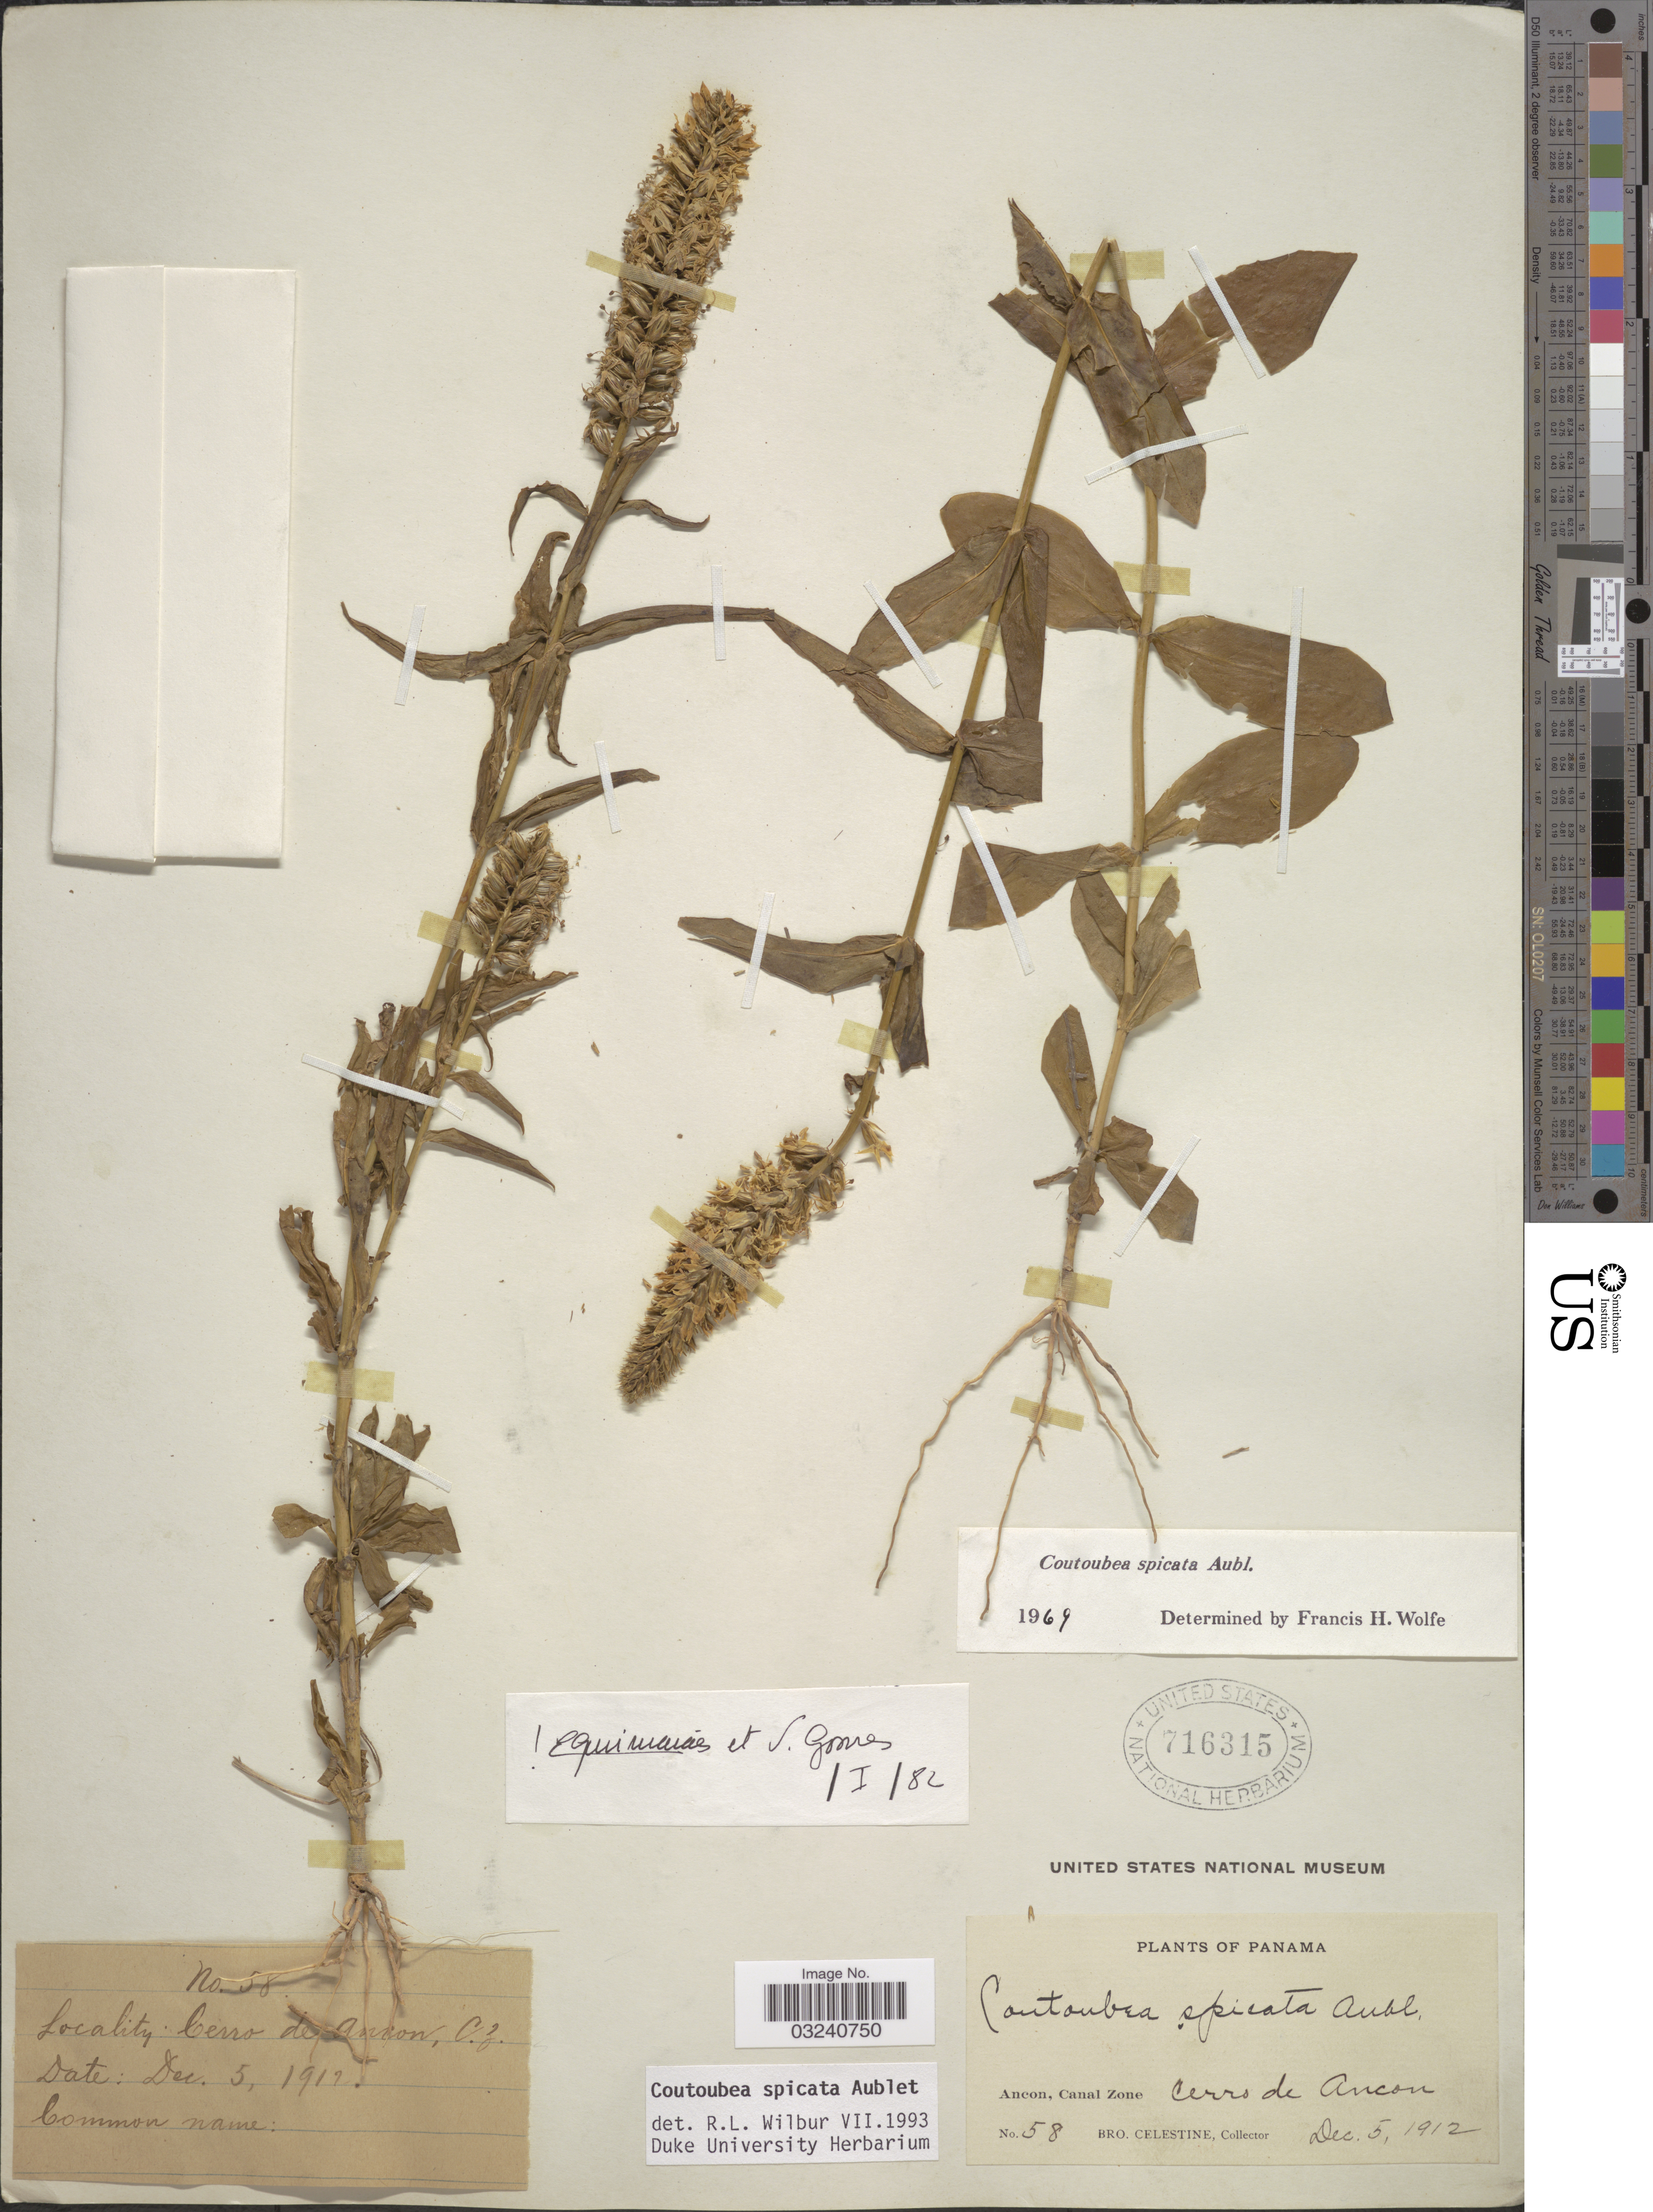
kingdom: Plantae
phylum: Tracheophyta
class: Magnoliopsida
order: Gentianales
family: Gentianaceae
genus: Coutoubea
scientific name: Coutoubea spicata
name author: Aubl.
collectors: B. Celestine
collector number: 58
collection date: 1912-12-05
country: Panama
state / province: Colón / Panamá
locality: Ancon, Canal Zone. Cerro de Ancon.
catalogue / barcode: US 716315